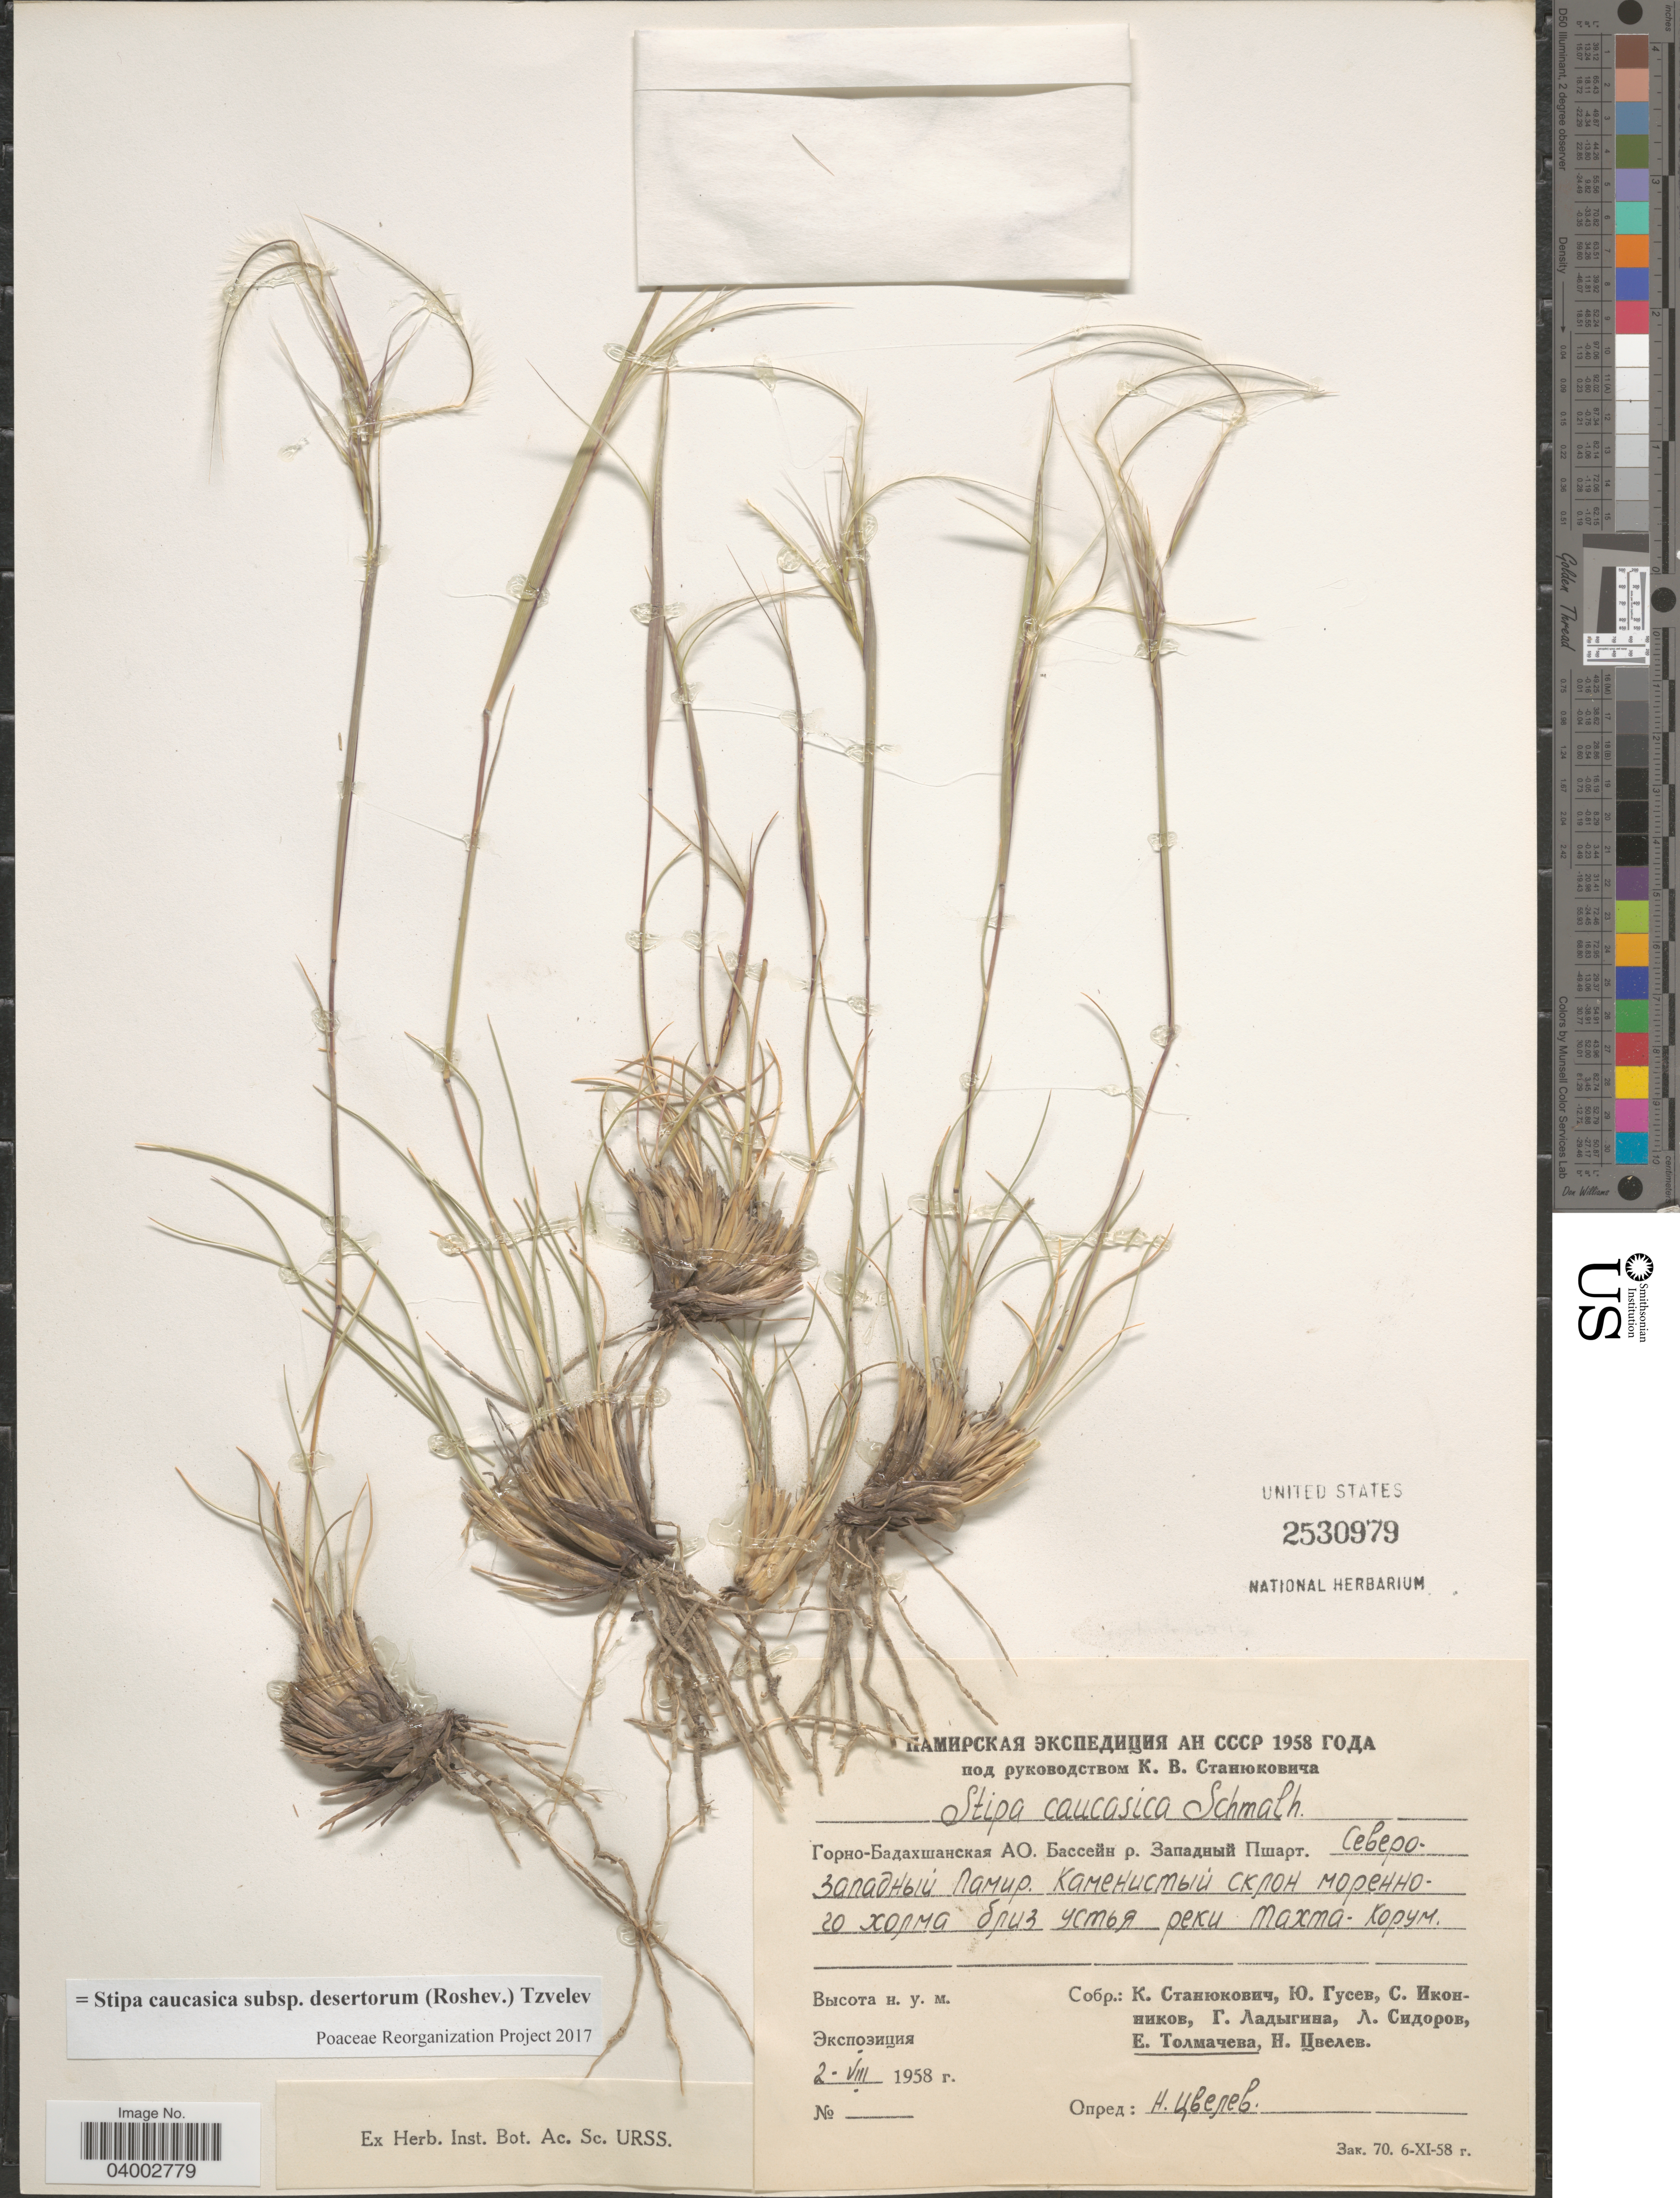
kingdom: Plantae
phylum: Tracheophyta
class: Liliopsida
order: Poales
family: Poaceae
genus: Stipa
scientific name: Stipa caucasica subsp. desertorum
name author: (Roshev.) Tzvelev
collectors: E. Tolmacheva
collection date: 1958-08-02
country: Tajikistan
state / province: Gorno-Badakhstan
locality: Mouth of river Takhta-Korum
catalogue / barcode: US 2530979